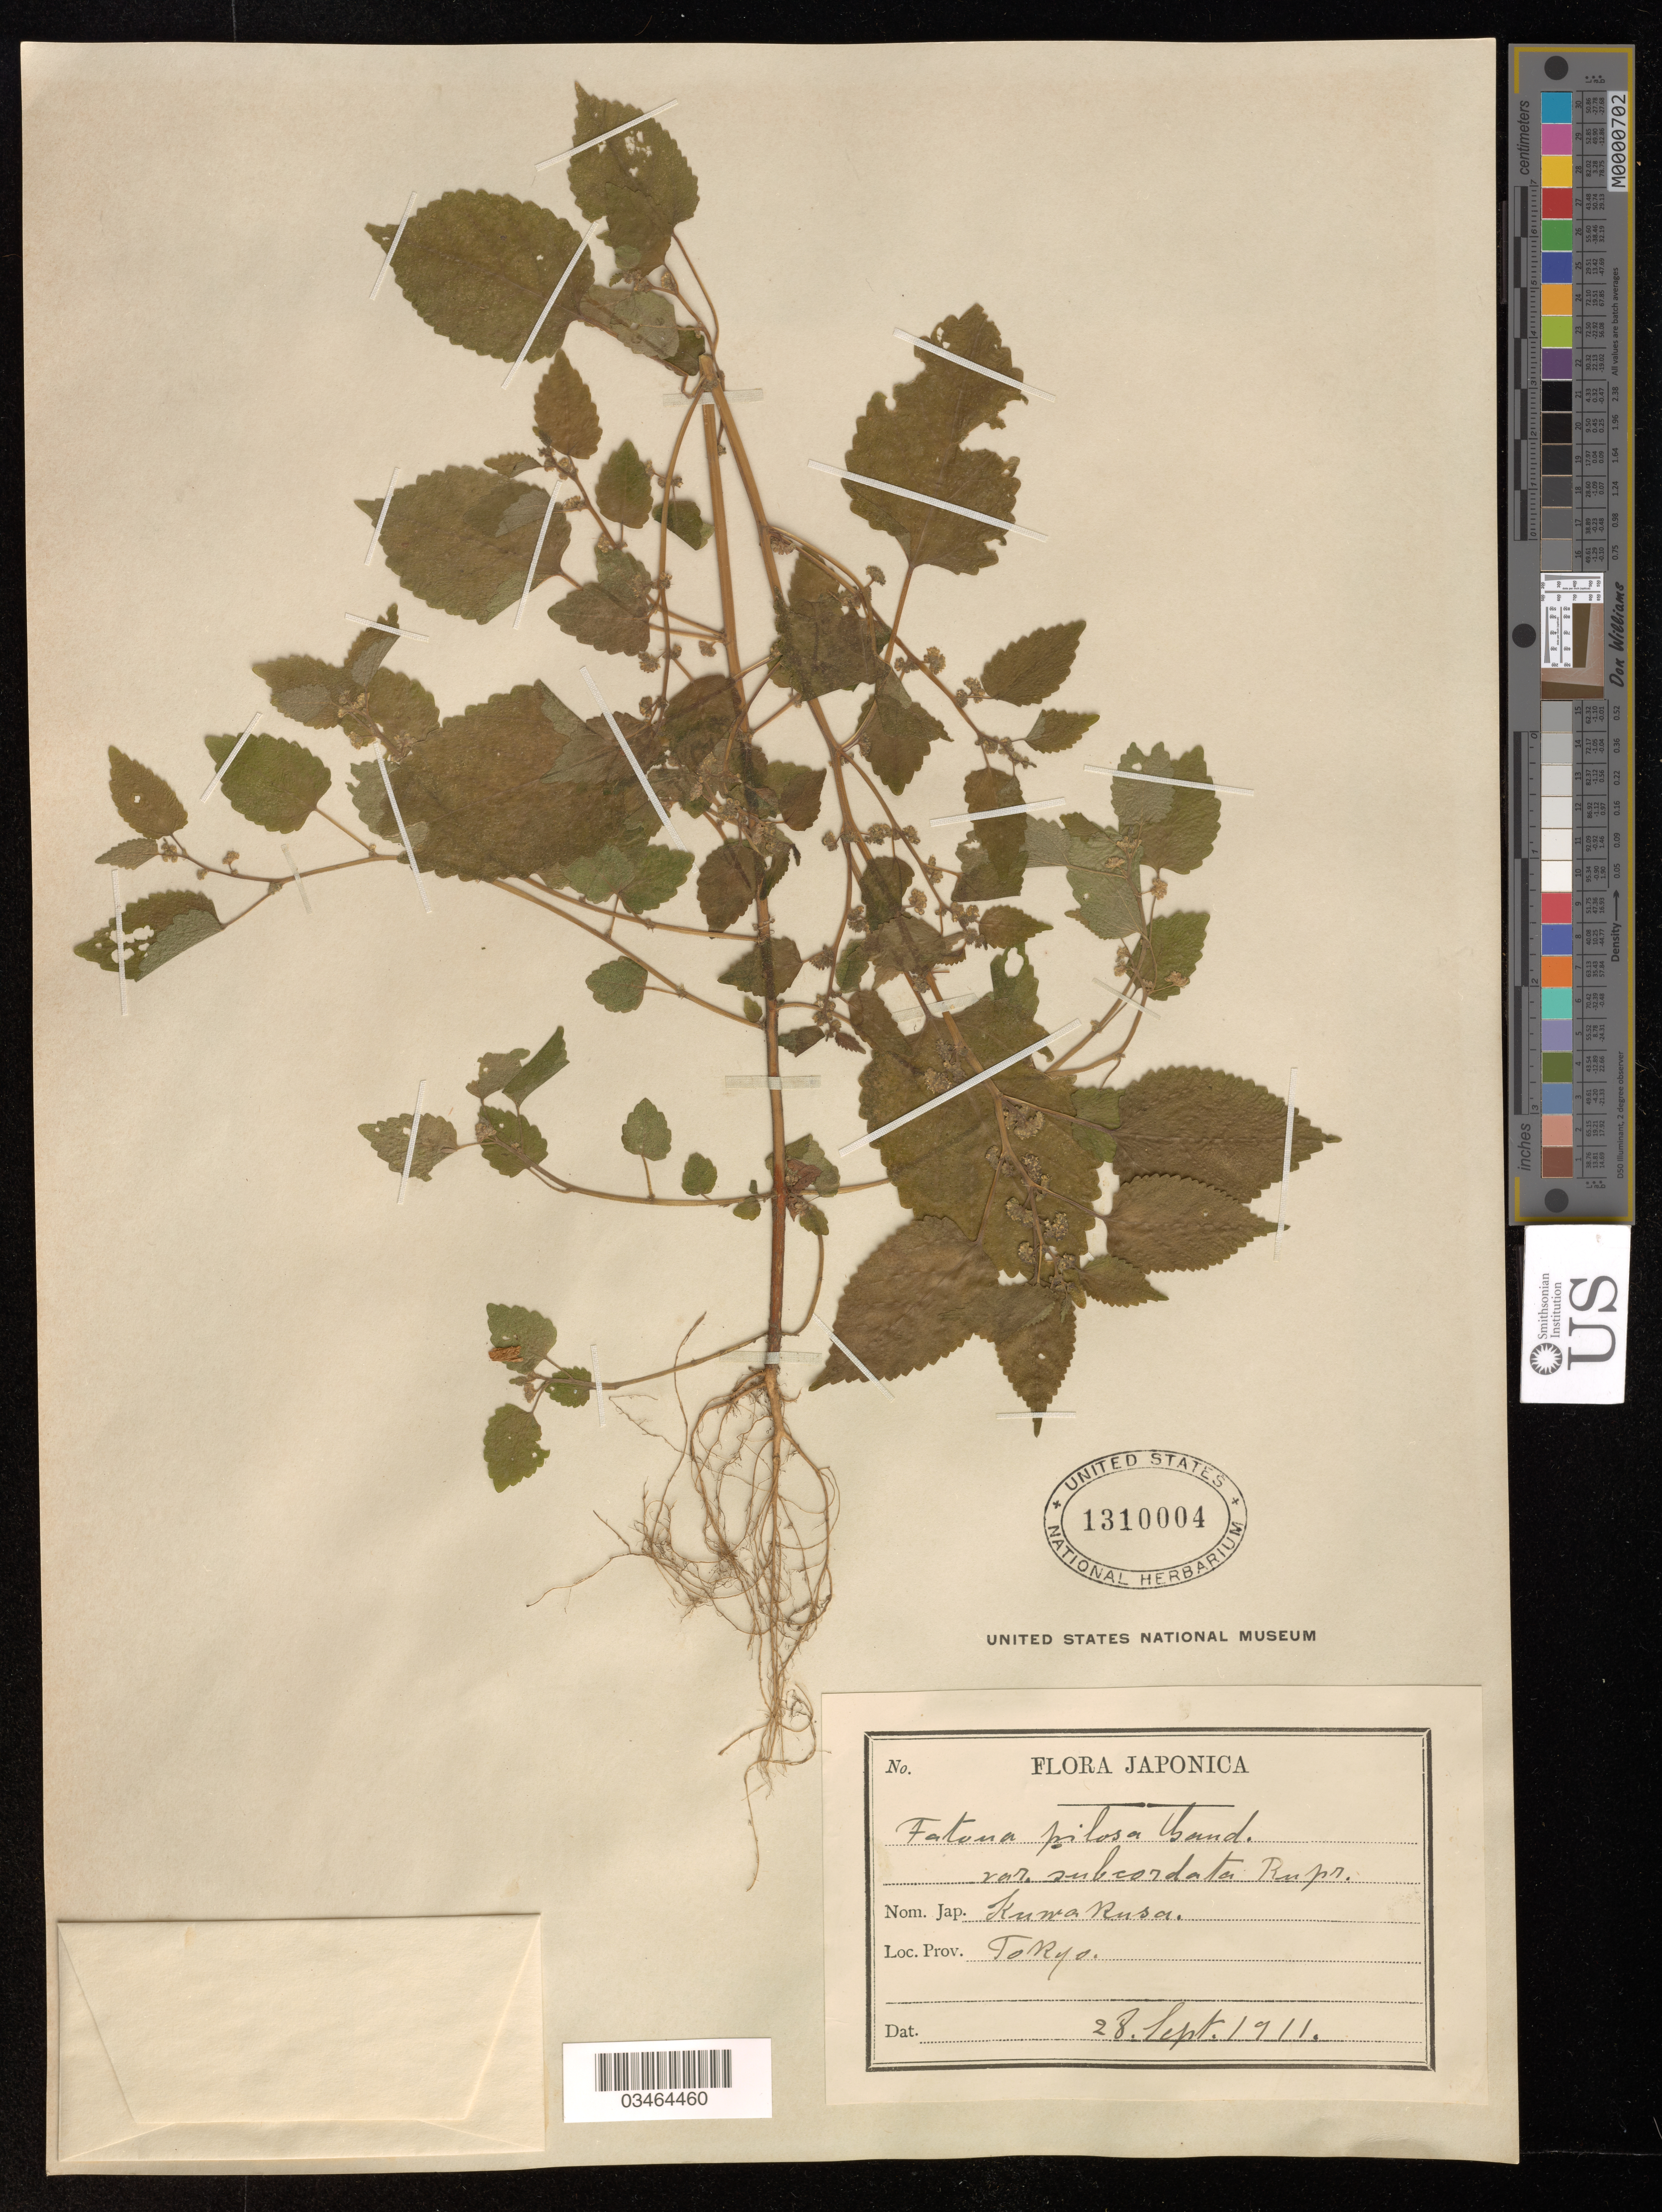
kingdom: Plantae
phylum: Tracheophyta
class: Magnoliopsida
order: Rosales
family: Moraceae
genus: Fatoua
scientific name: Fatoua pilosa var. subcordata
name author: (Gaudich.) Bureau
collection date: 1911-09-28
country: Japan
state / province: Tokyo, Federal City of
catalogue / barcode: US 1310004